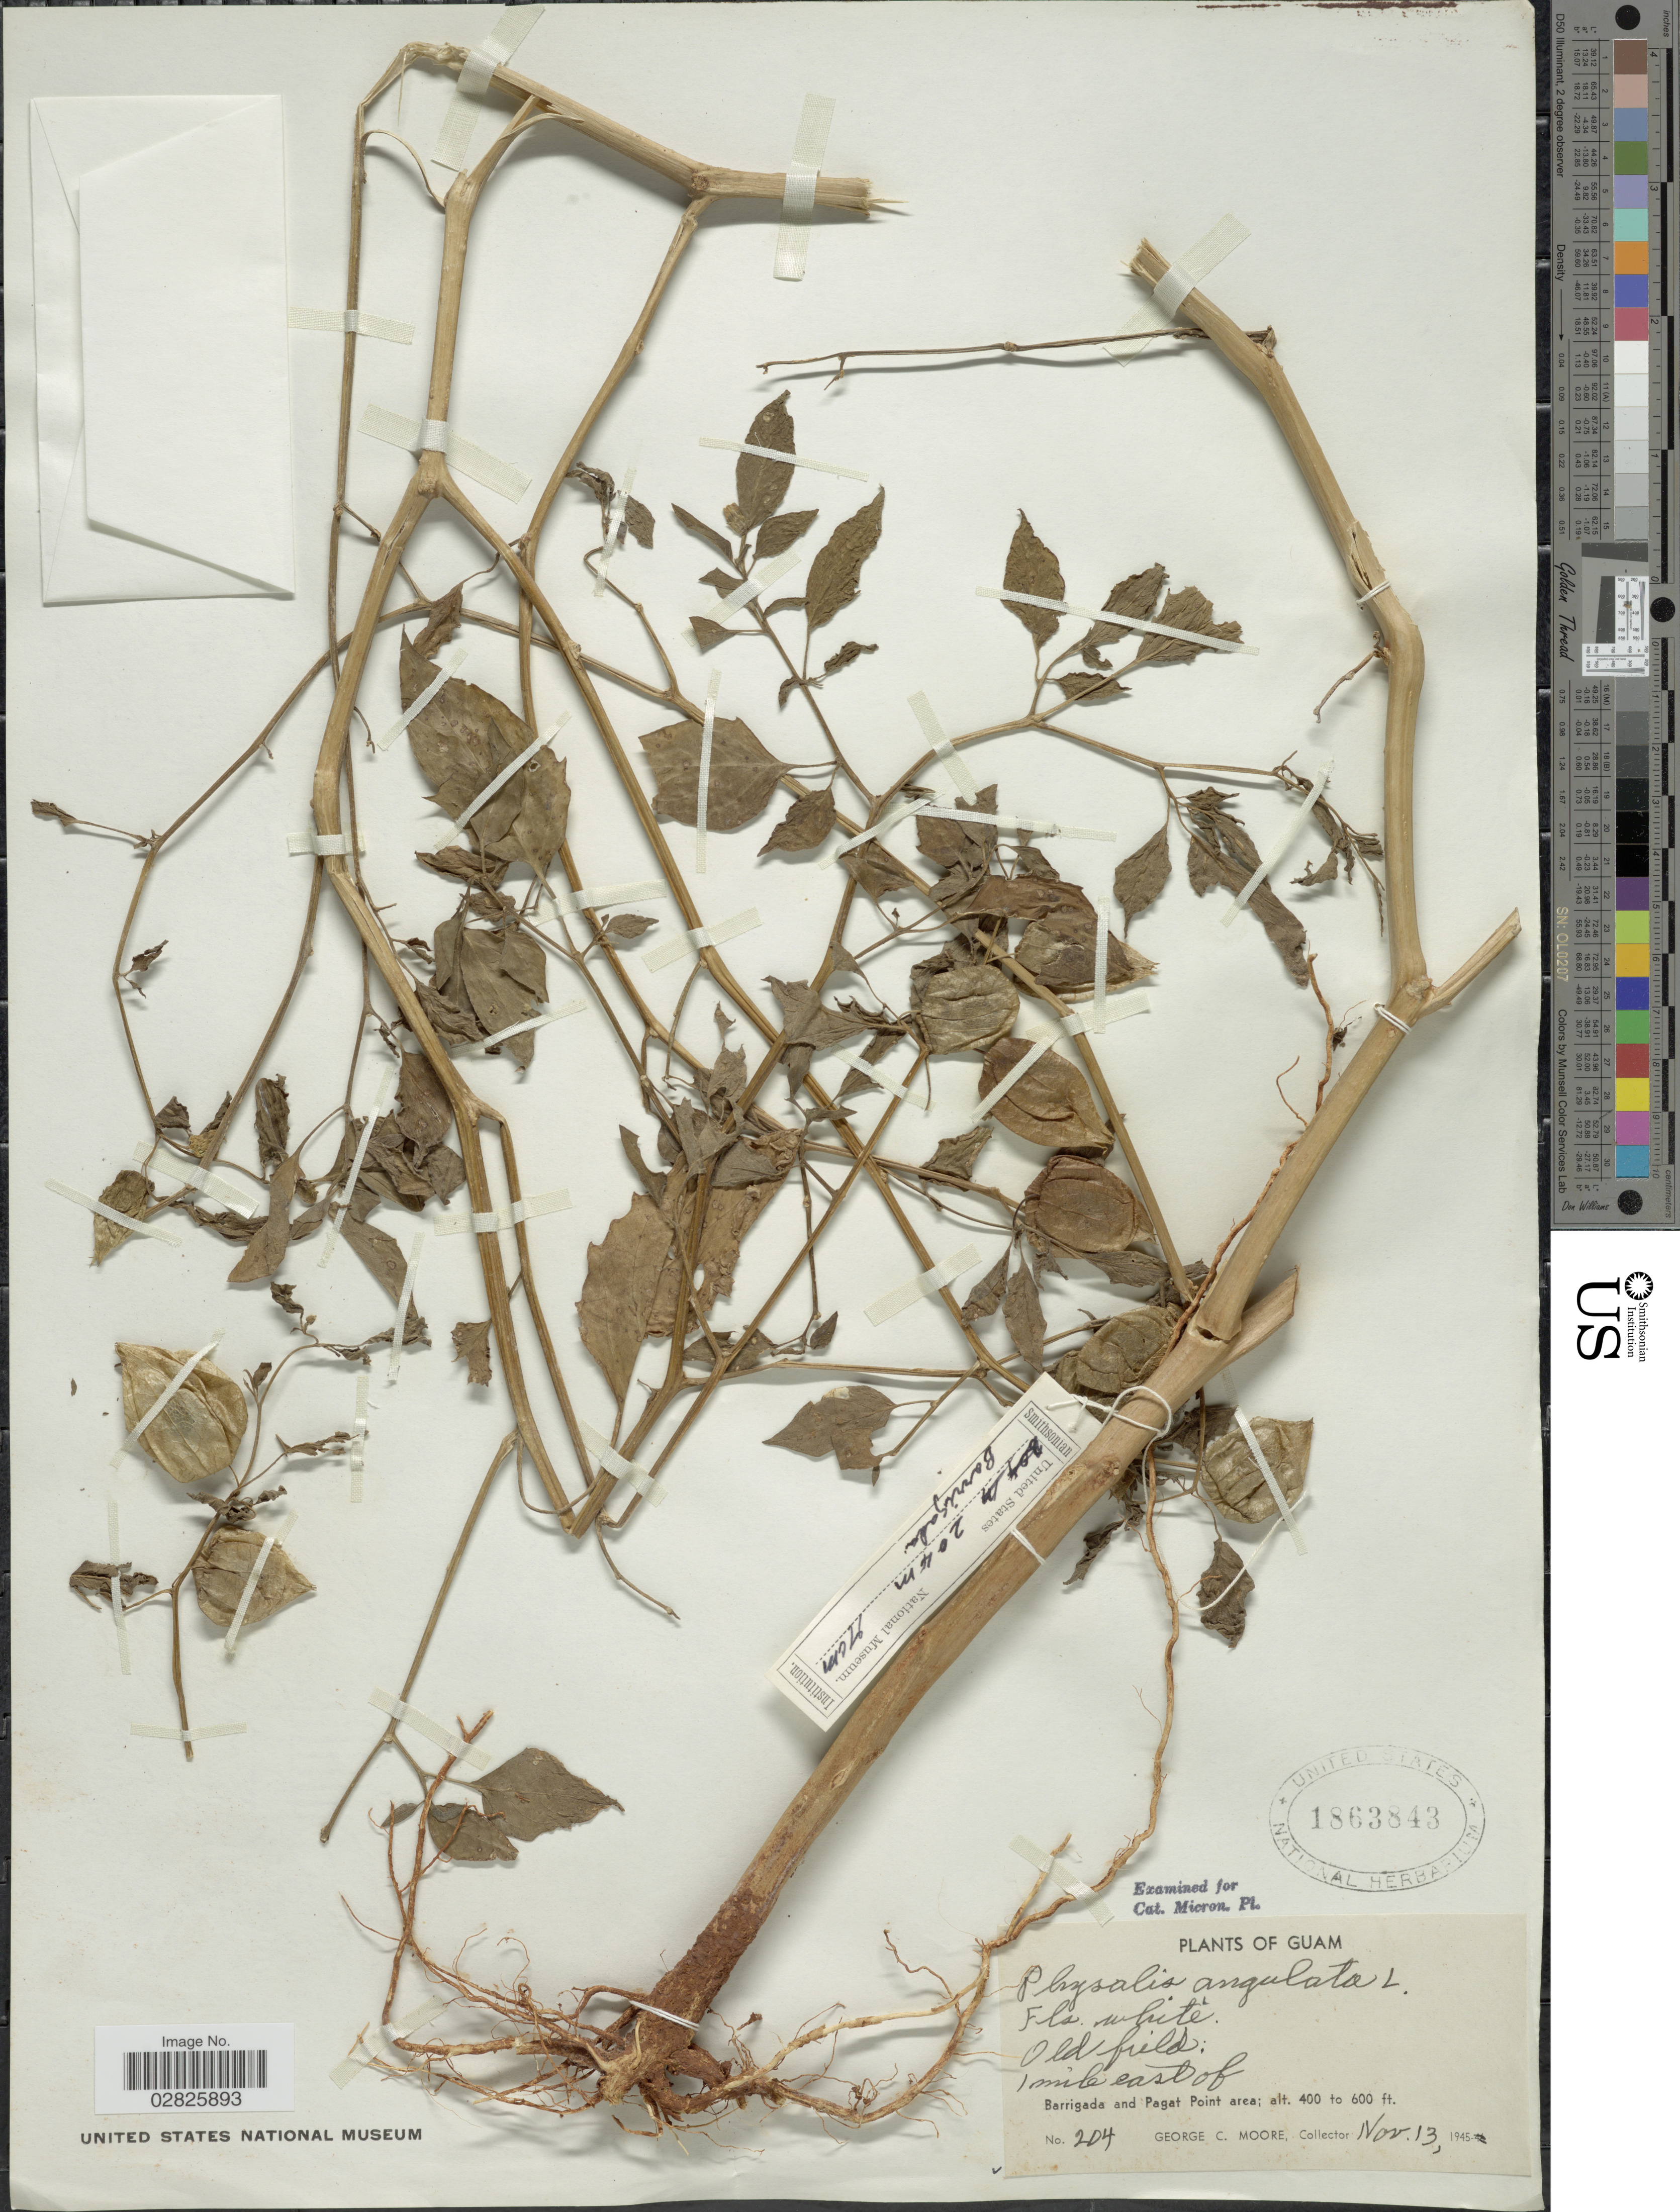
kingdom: Plantae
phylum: Tracheophyta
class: Magnoliopsida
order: Solanales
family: Solanaceae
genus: Physalis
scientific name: Physalis angulata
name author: L.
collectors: G. C. Moore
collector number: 204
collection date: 1945-11-13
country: Guam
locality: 1 mile east of Barrigada and Pagat Point area.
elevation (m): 122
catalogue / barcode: US 1863843